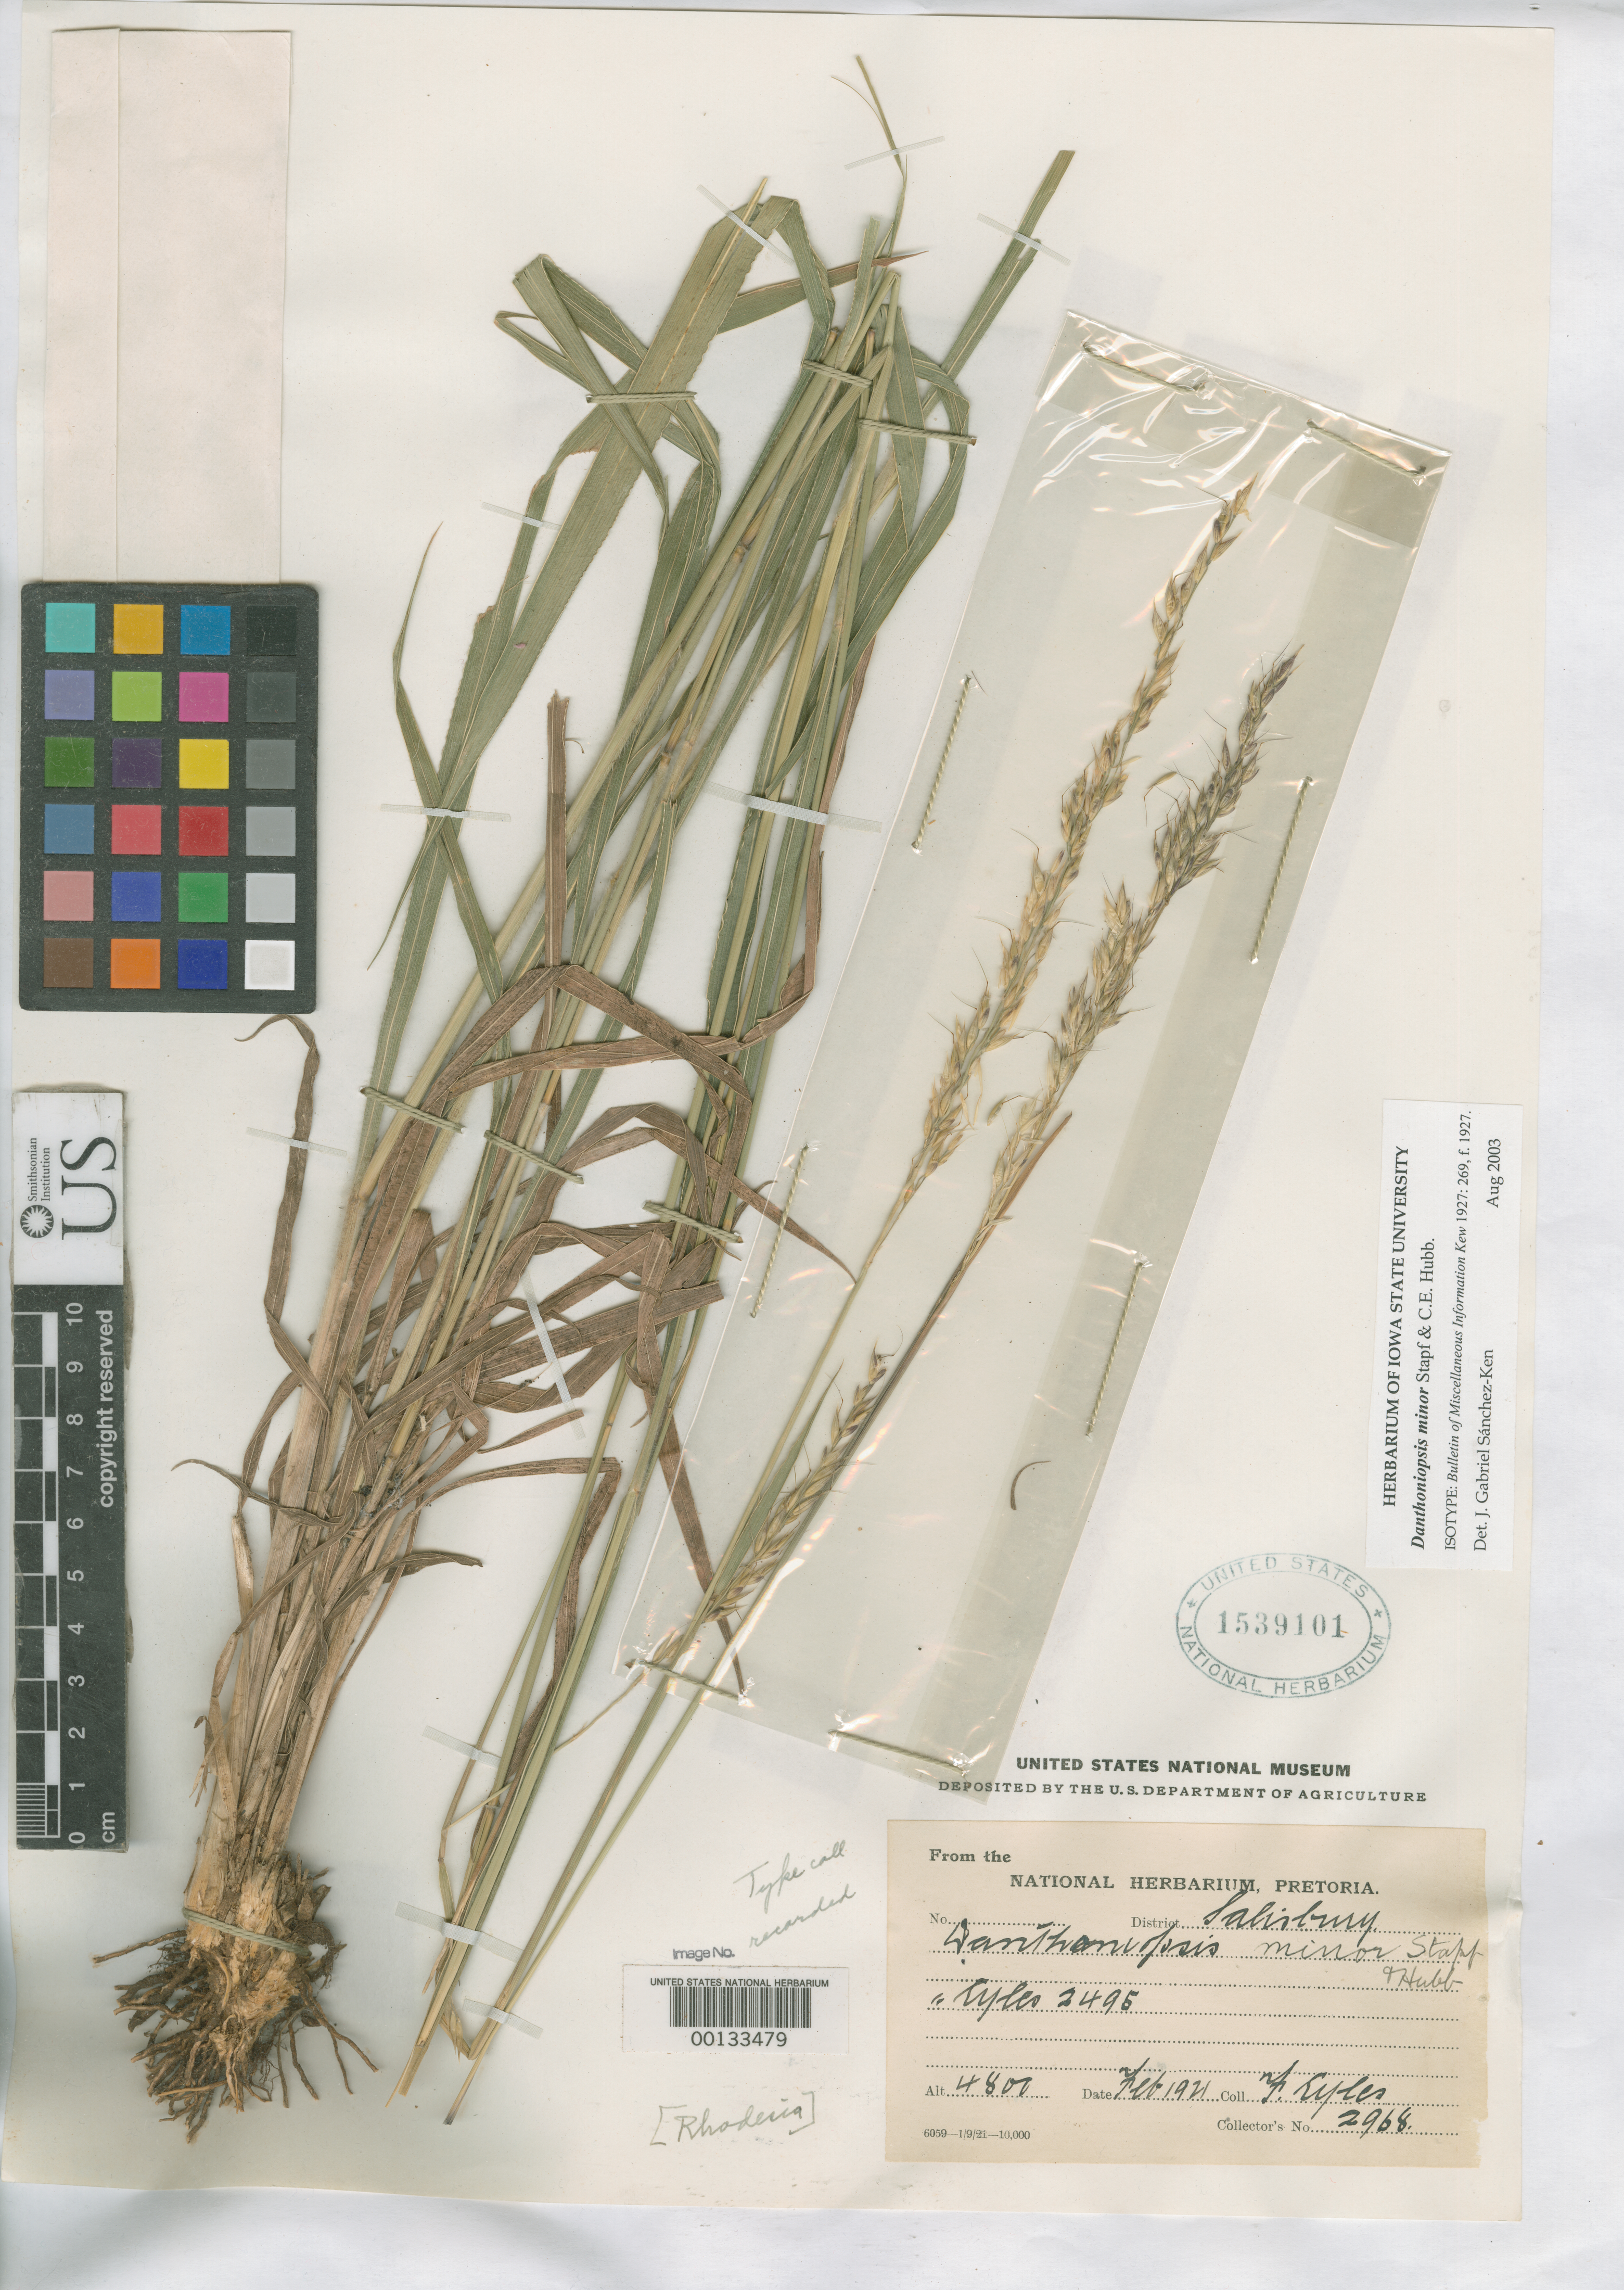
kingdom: Plantae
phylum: Tracheophyta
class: Liliopsida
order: Poales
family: Poaceae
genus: Danthoniopsis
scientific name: Danthoniopsis minor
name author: Stapf & C.E. Hubb.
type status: Isotype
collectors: F. Eyles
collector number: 2986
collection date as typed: Feb 1921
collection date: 1921-02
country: Zimbabwe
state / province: Harare (city)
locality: Salisbury; alt. 4800 ft.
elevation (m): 1463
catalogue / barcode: US 1539101